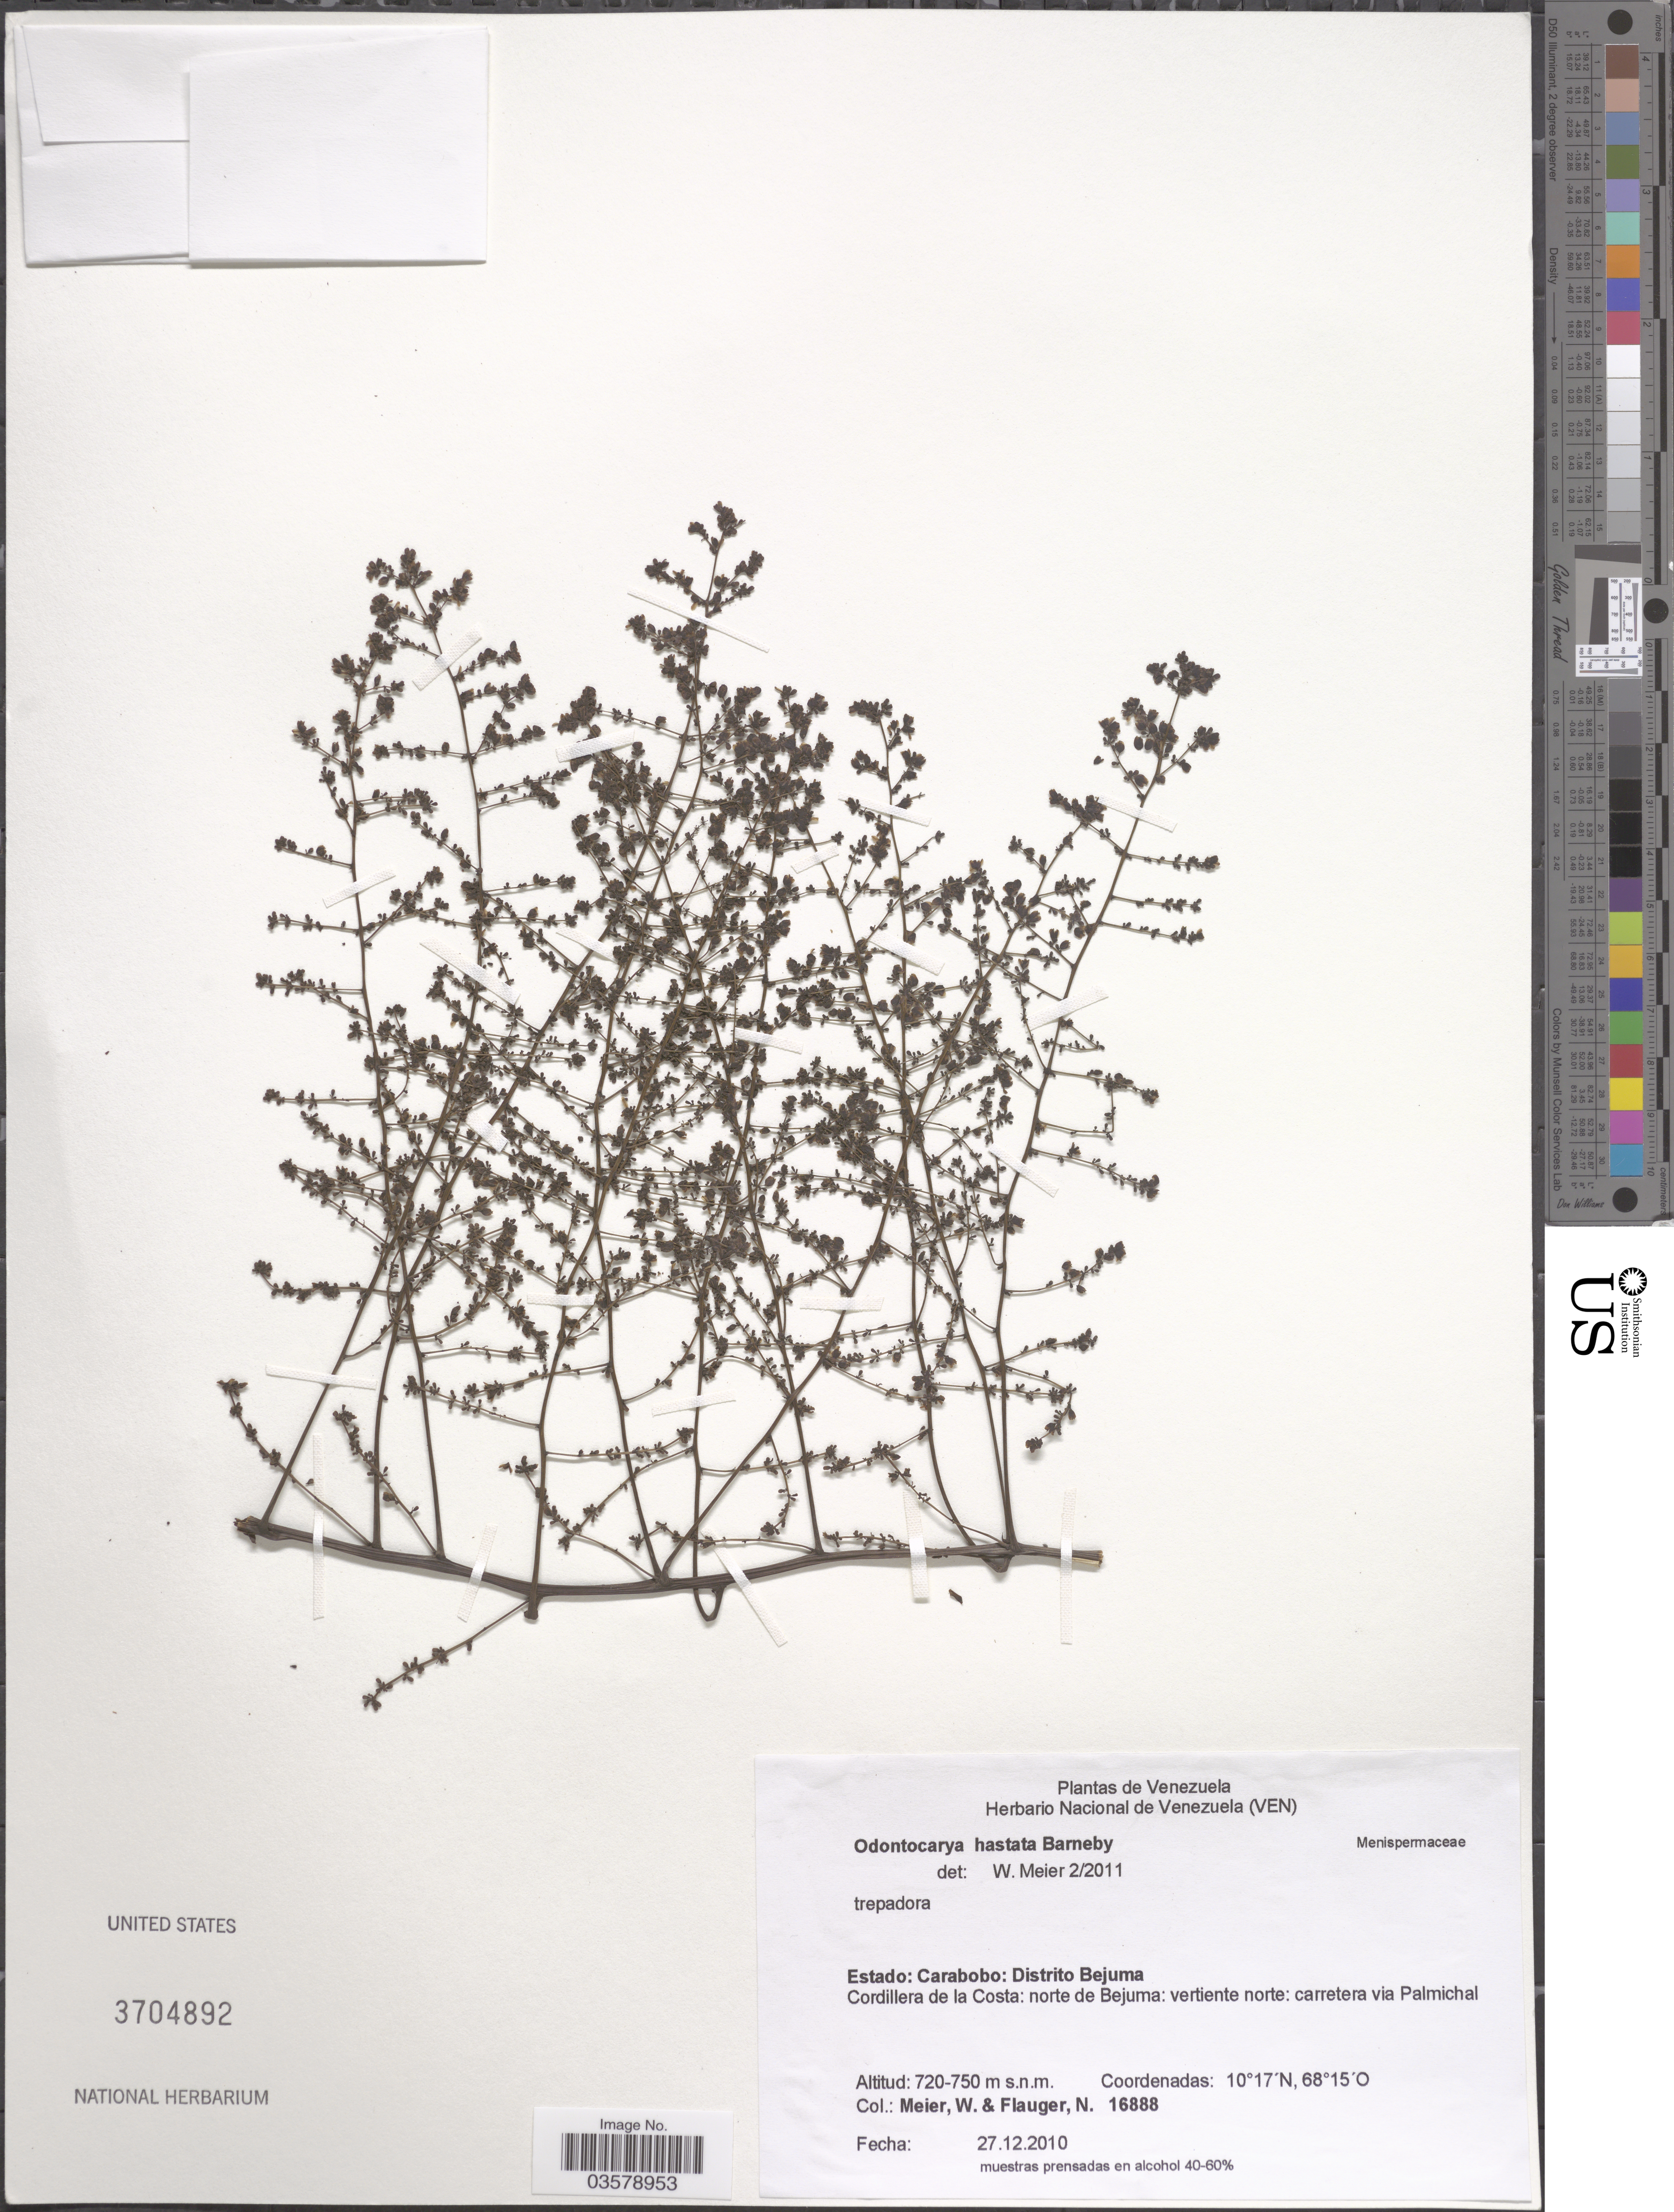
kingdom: Plantae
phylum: Tracheophyta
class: Magnoliopsida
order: Ranunculales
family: Menispermaceae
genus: Odontocarya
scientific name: Odontocarya hastata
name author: Barneby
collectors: W. Meier & N. Flauger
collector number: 16888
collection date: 2010-12-27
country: Venezuela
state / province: Carabobo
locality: Distrito Bejuma. Cordillera de la Costa: norte de Bejuma: vertiente norte: carretera via Palmichal.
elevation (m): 720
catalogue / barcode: US 3704892